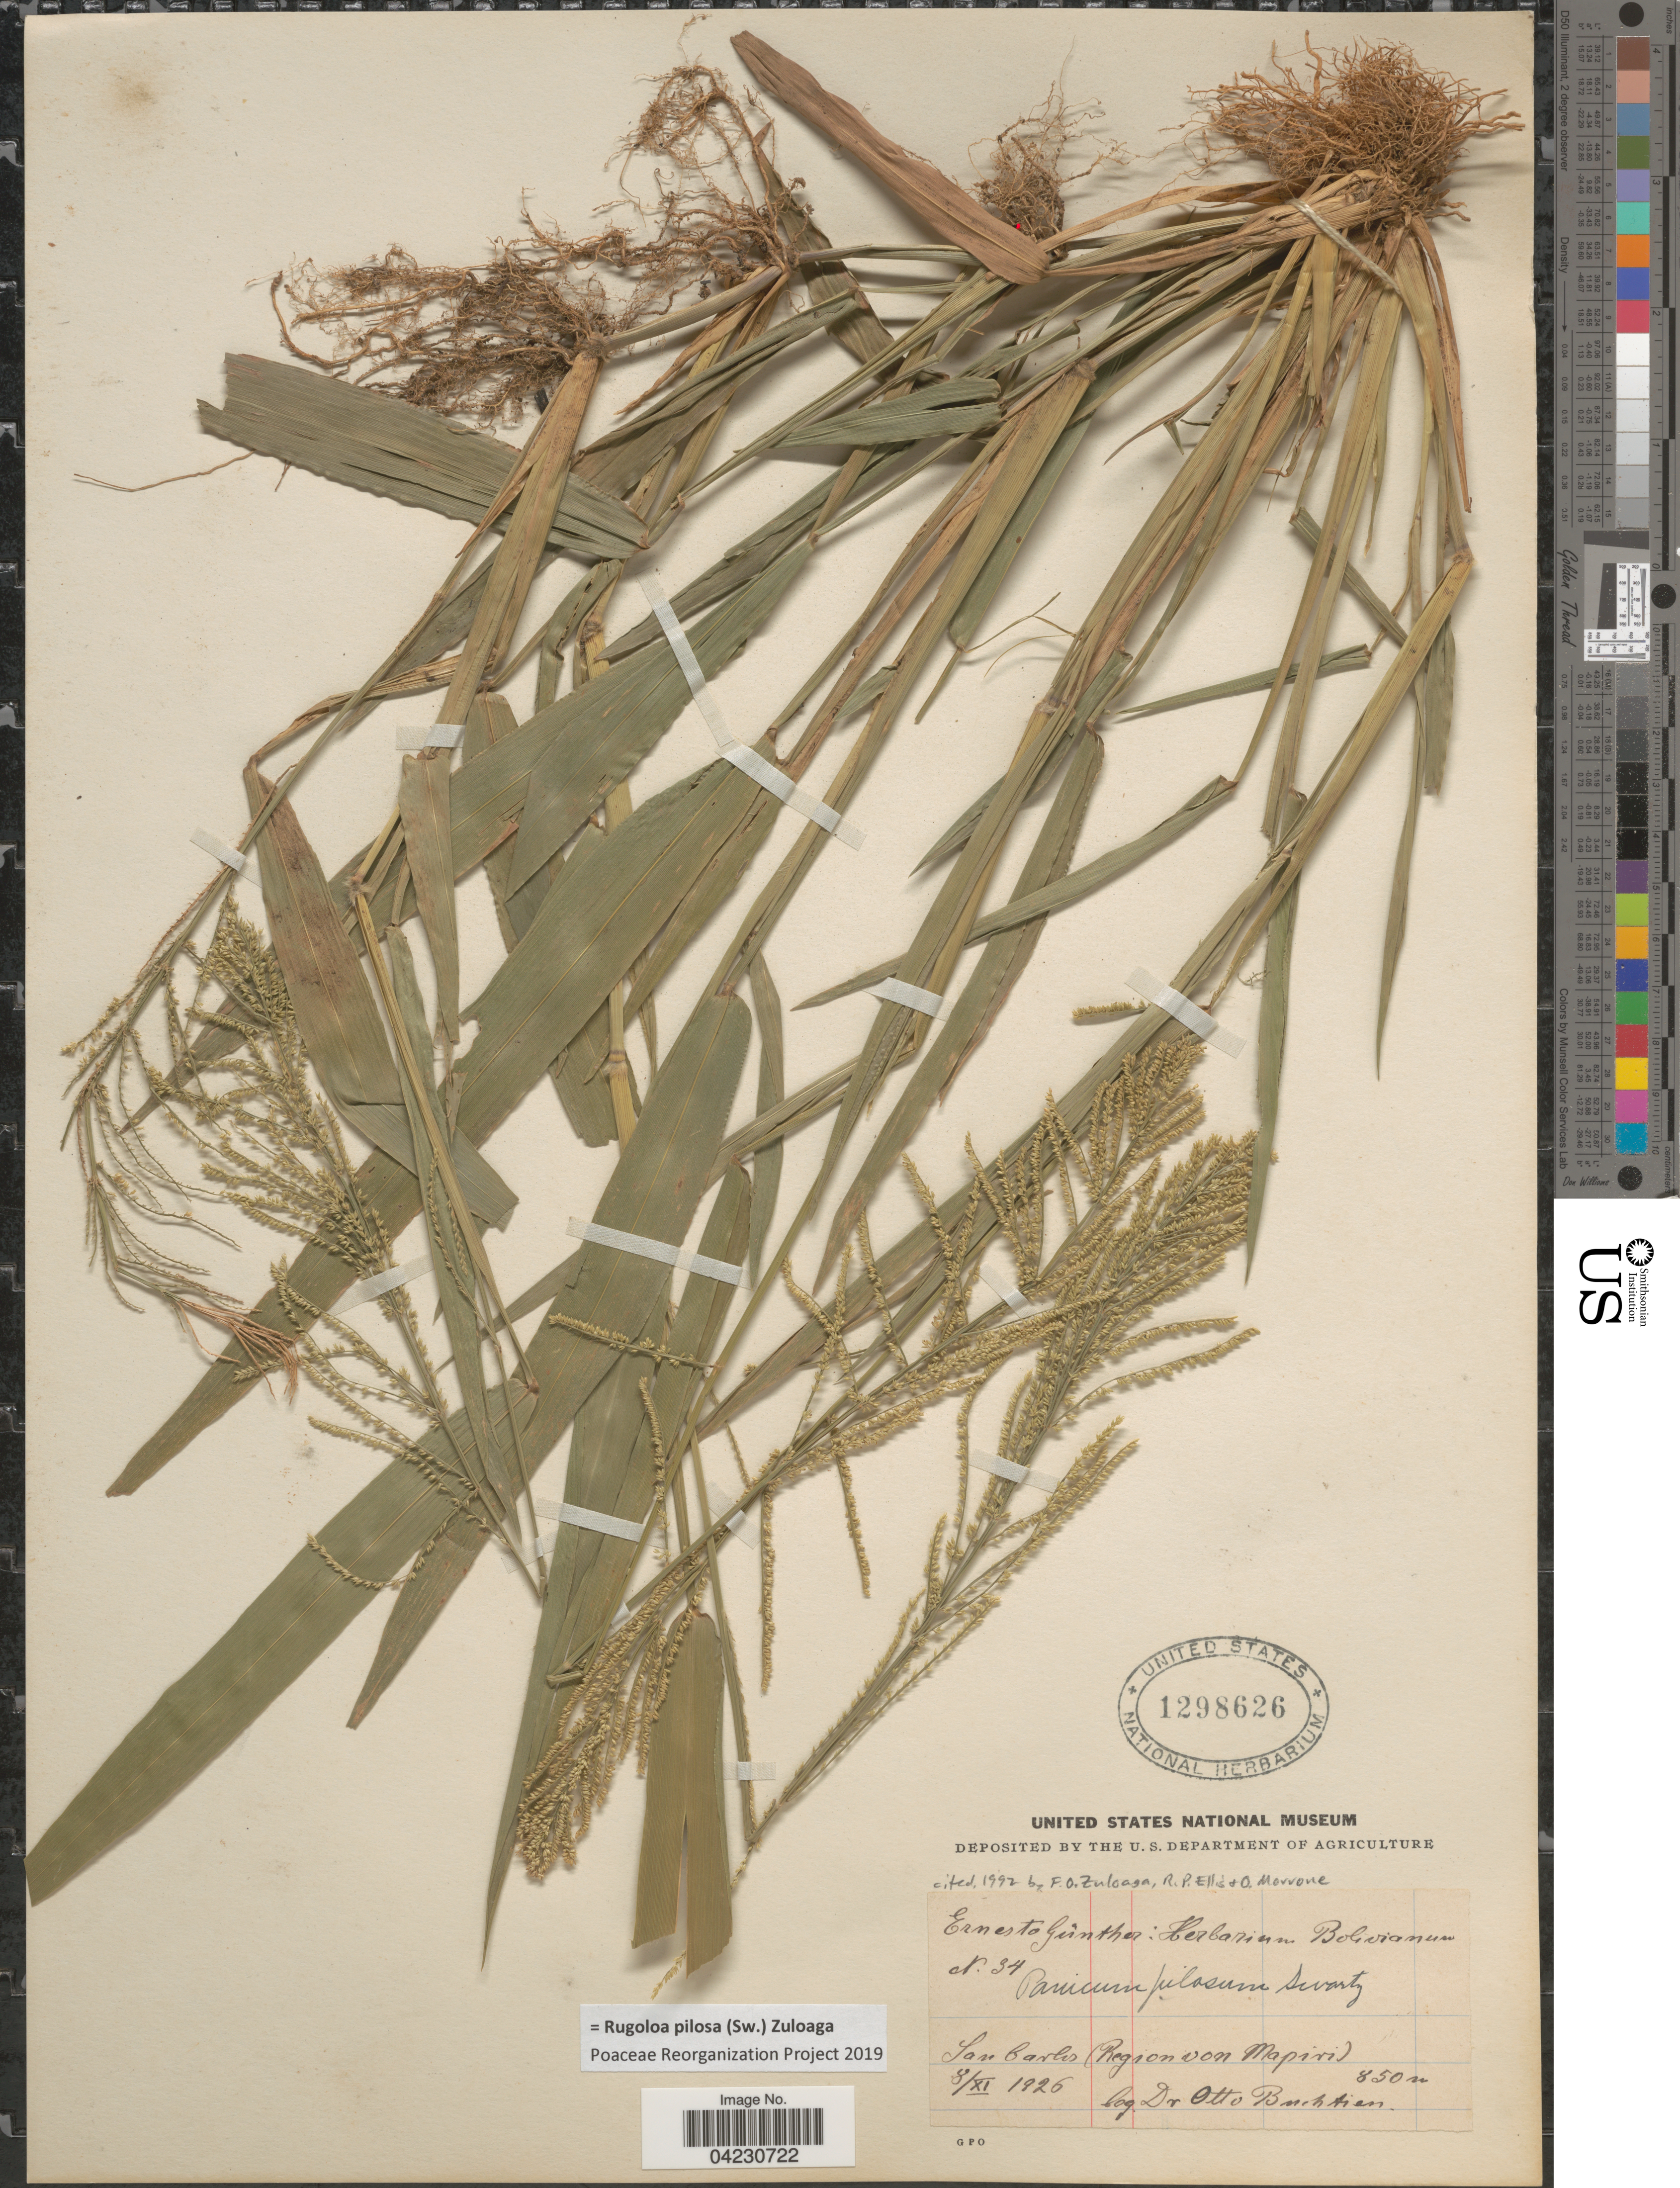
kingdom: Plantae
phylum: Tracheophyta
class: Liliopsida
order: Poales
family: Poaceae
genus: Rugoloa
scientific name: Rugoloa pilosa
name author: (Sw.) Zuloaga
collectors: O. Buchtien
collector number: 34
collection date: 1926-11-08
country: Bolivia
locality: San Carlos (Region von Mapiri).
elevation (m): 850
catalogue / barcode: US 1298626